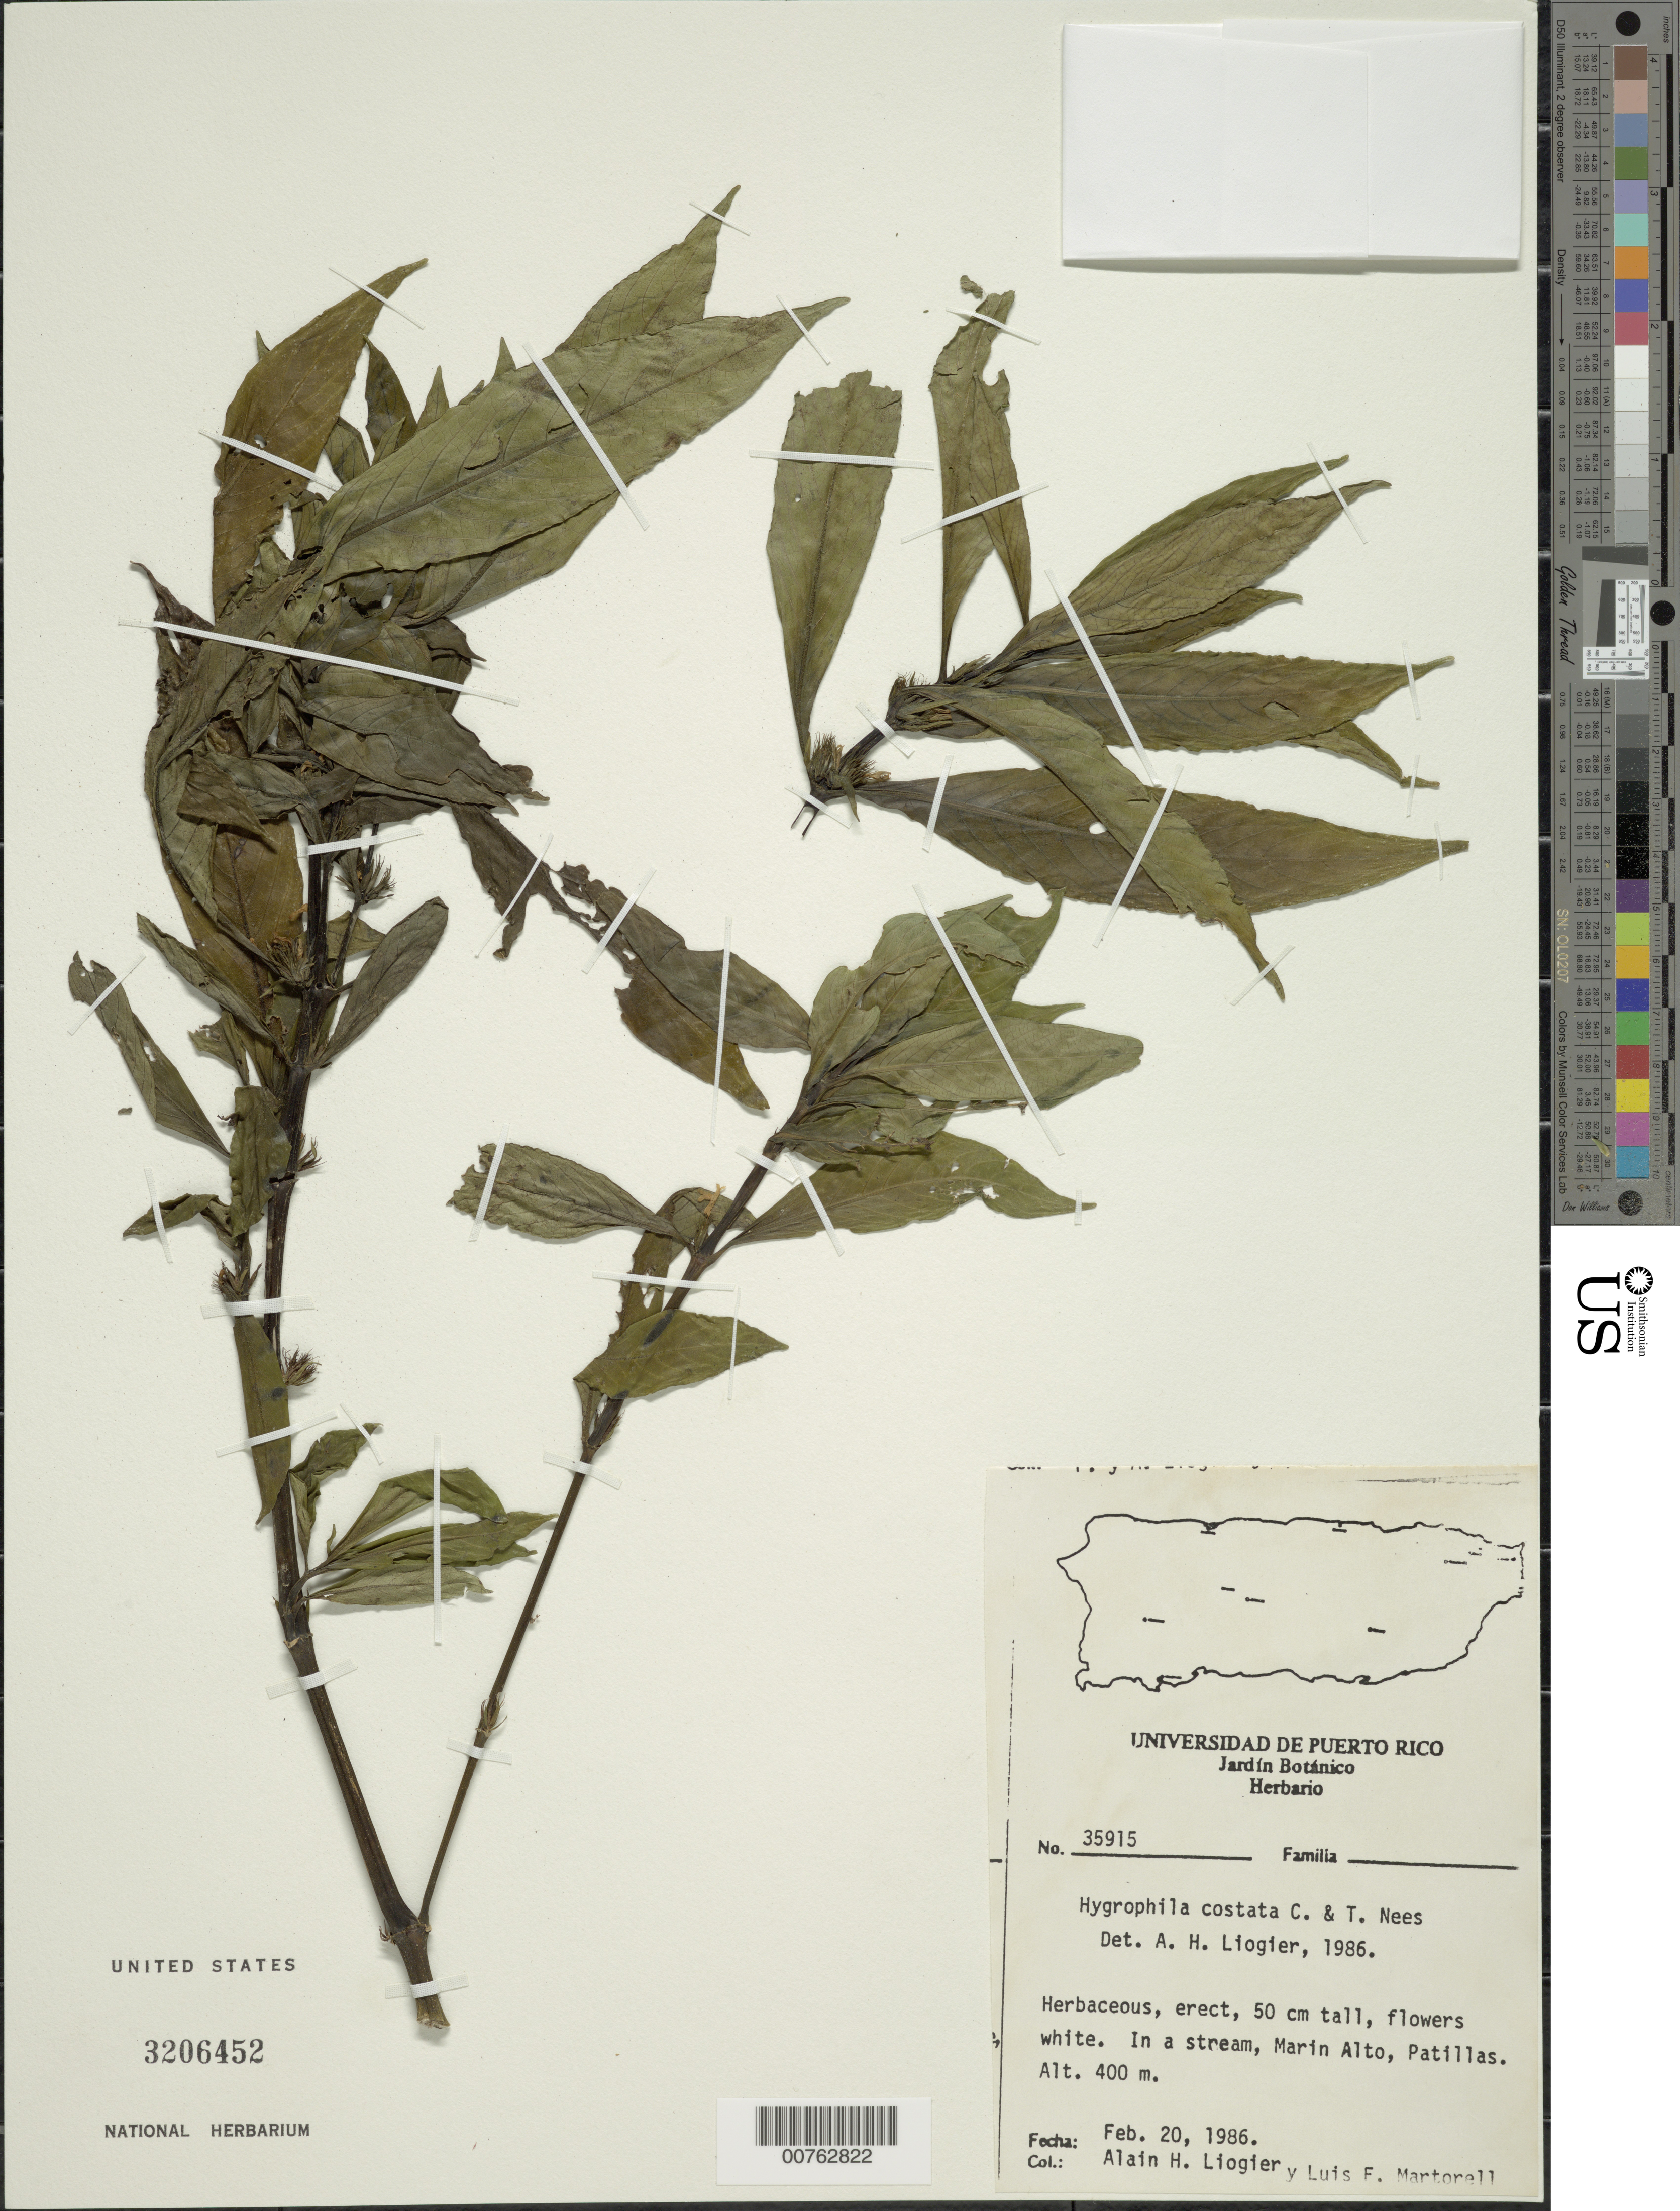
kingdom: Plantae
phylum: Tracheophyta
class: Magnoliopsida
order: Lamiales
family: Acanthaceae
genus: Hygrophila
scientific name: Hygrophila costata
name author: Nees & T. Nees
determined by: Acevedo-Rodríguez, P., (BOT), Smithsonian Institution - National Museum of Natural History (UNITED STATES)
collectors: A. H. Liogier & L. Martorell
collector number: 35915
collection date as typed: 20 Feb 1986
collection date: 1986-02-20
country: Puerto Rico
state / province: Patillas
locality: Marin Alto, Patillas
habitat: In stream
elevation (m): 400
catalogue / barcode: US 3206452